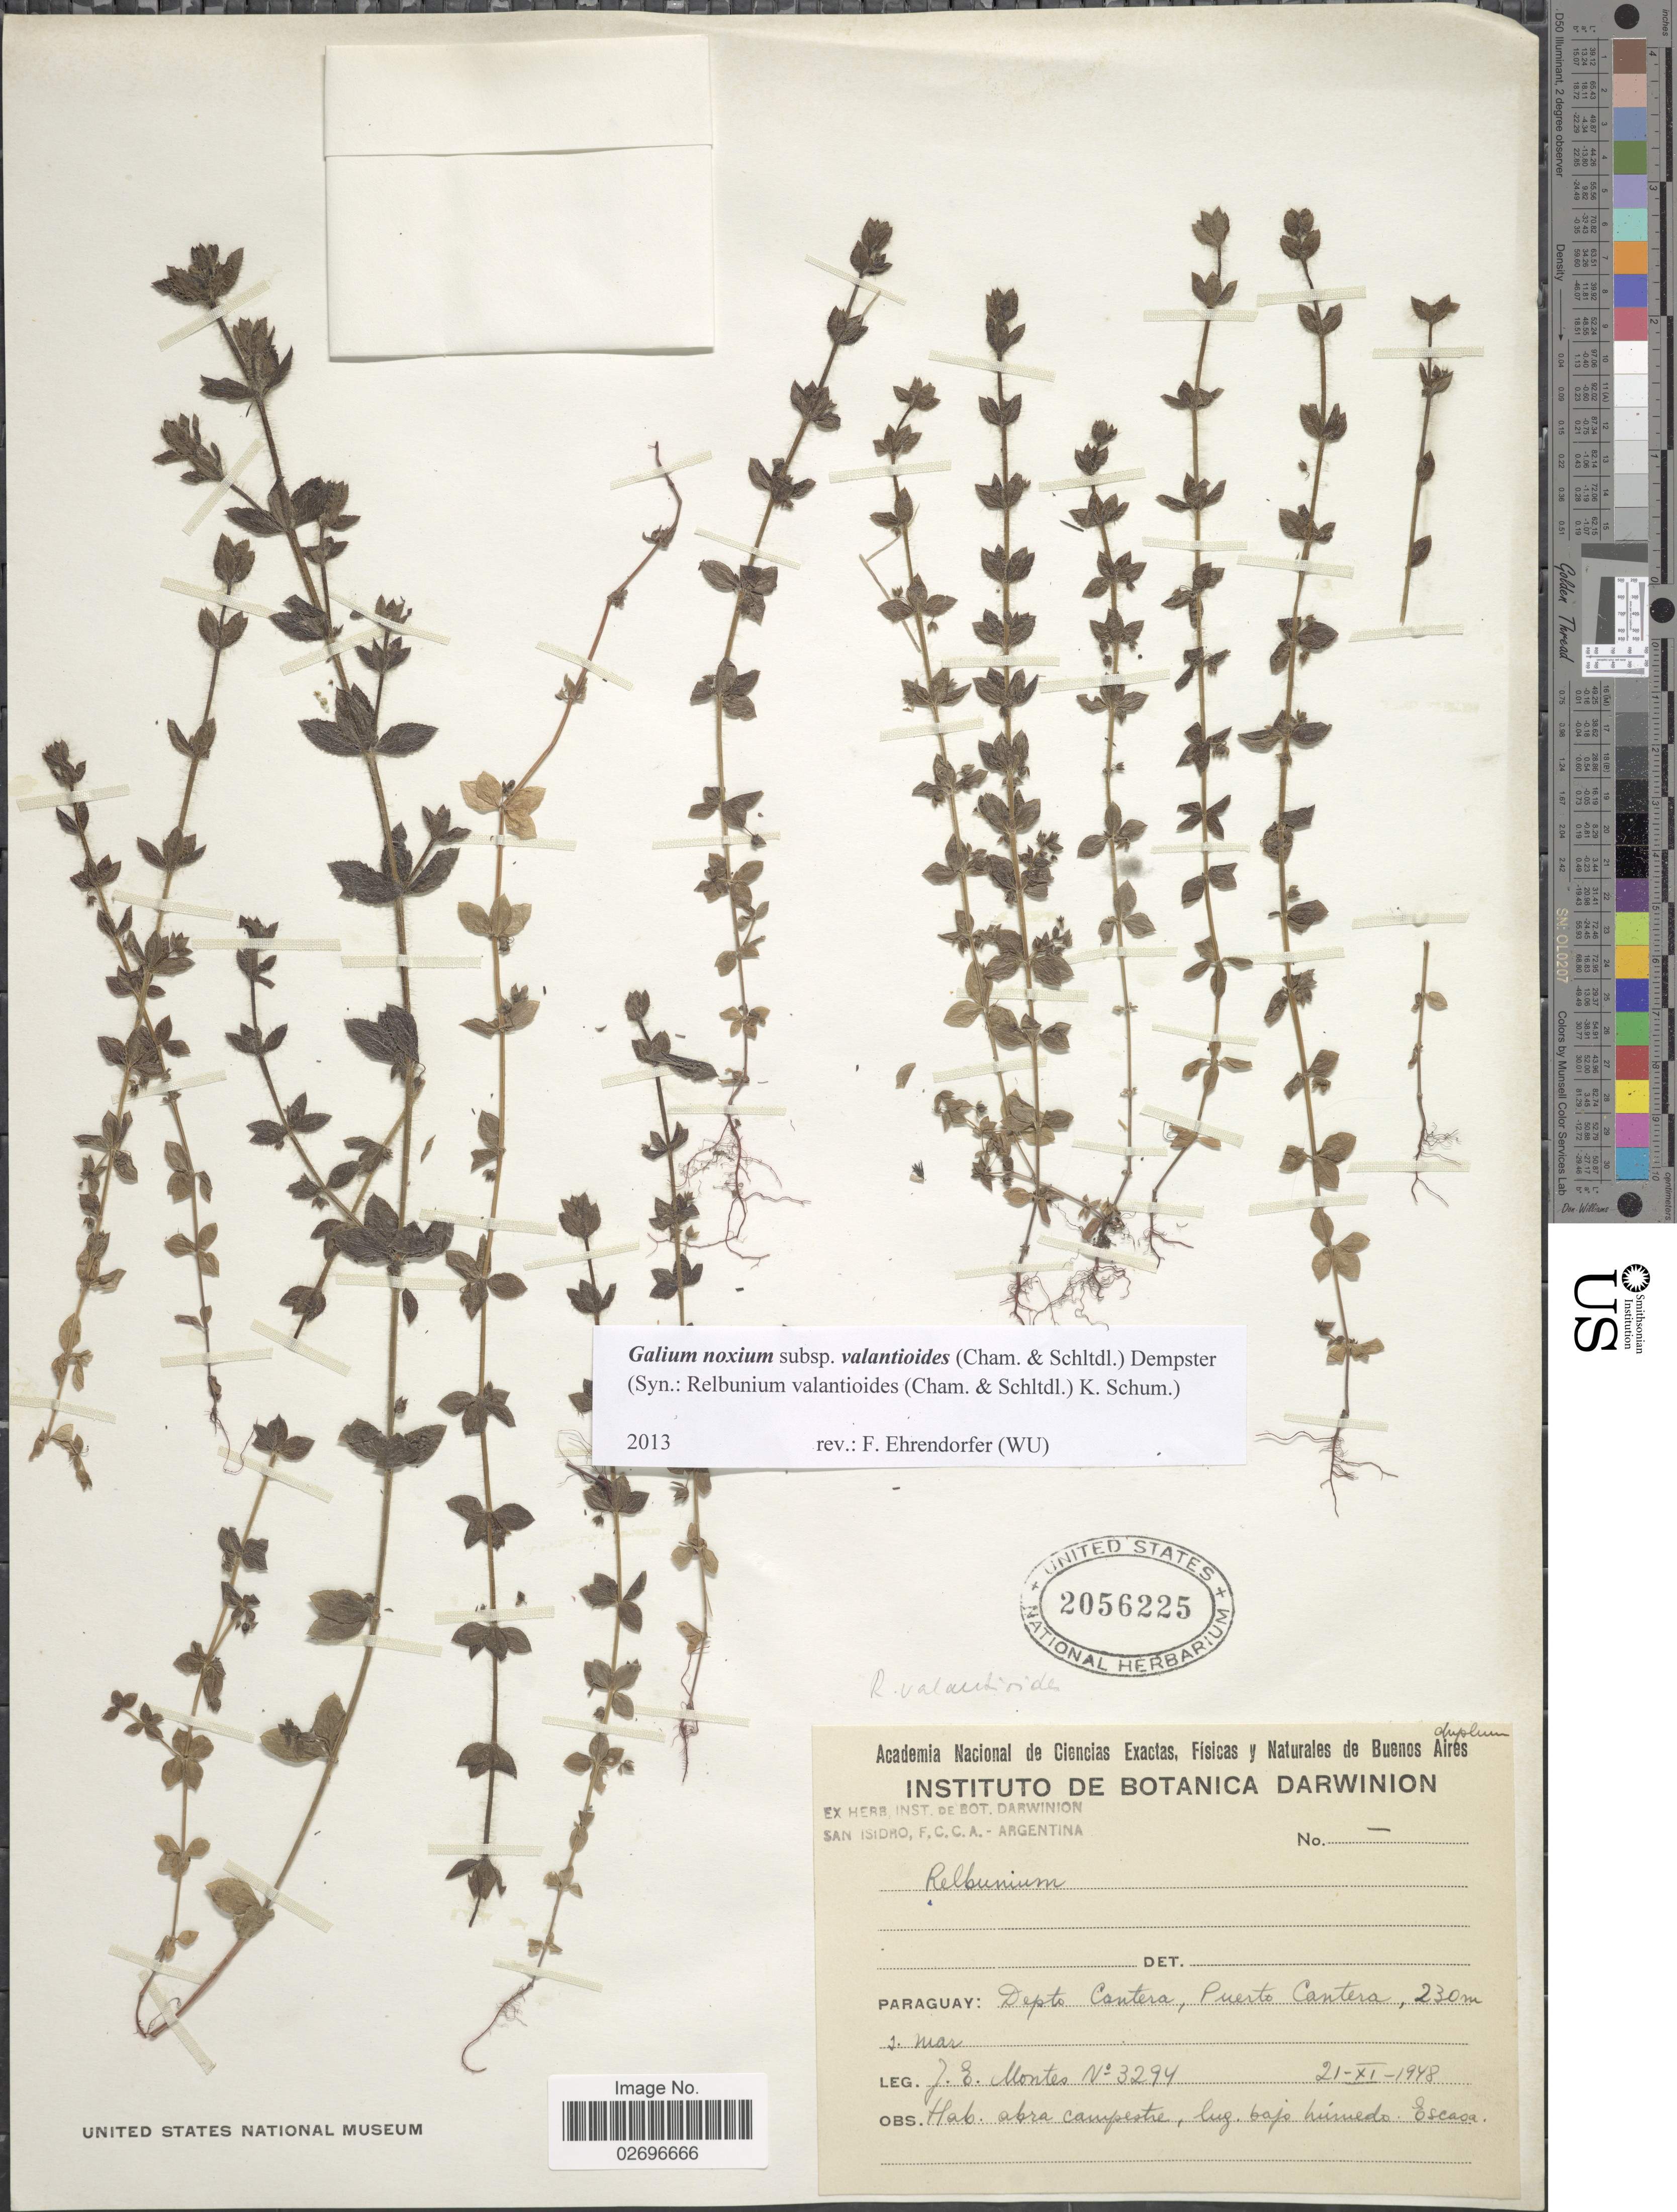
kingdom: Plantae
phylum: Tracheophyta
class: Magnoliopsida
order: Gentianales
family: Rubiaceae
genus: Galium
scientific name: Galium noxium subsp. valantioides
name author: (Cham. & Schltdl.) Dempster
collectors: J. E. Montes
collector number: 3294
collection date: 1948-11-21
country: Paraguay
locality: Depto. Cantera, Puerto Cantera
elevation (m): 230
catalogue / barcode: US 2056225